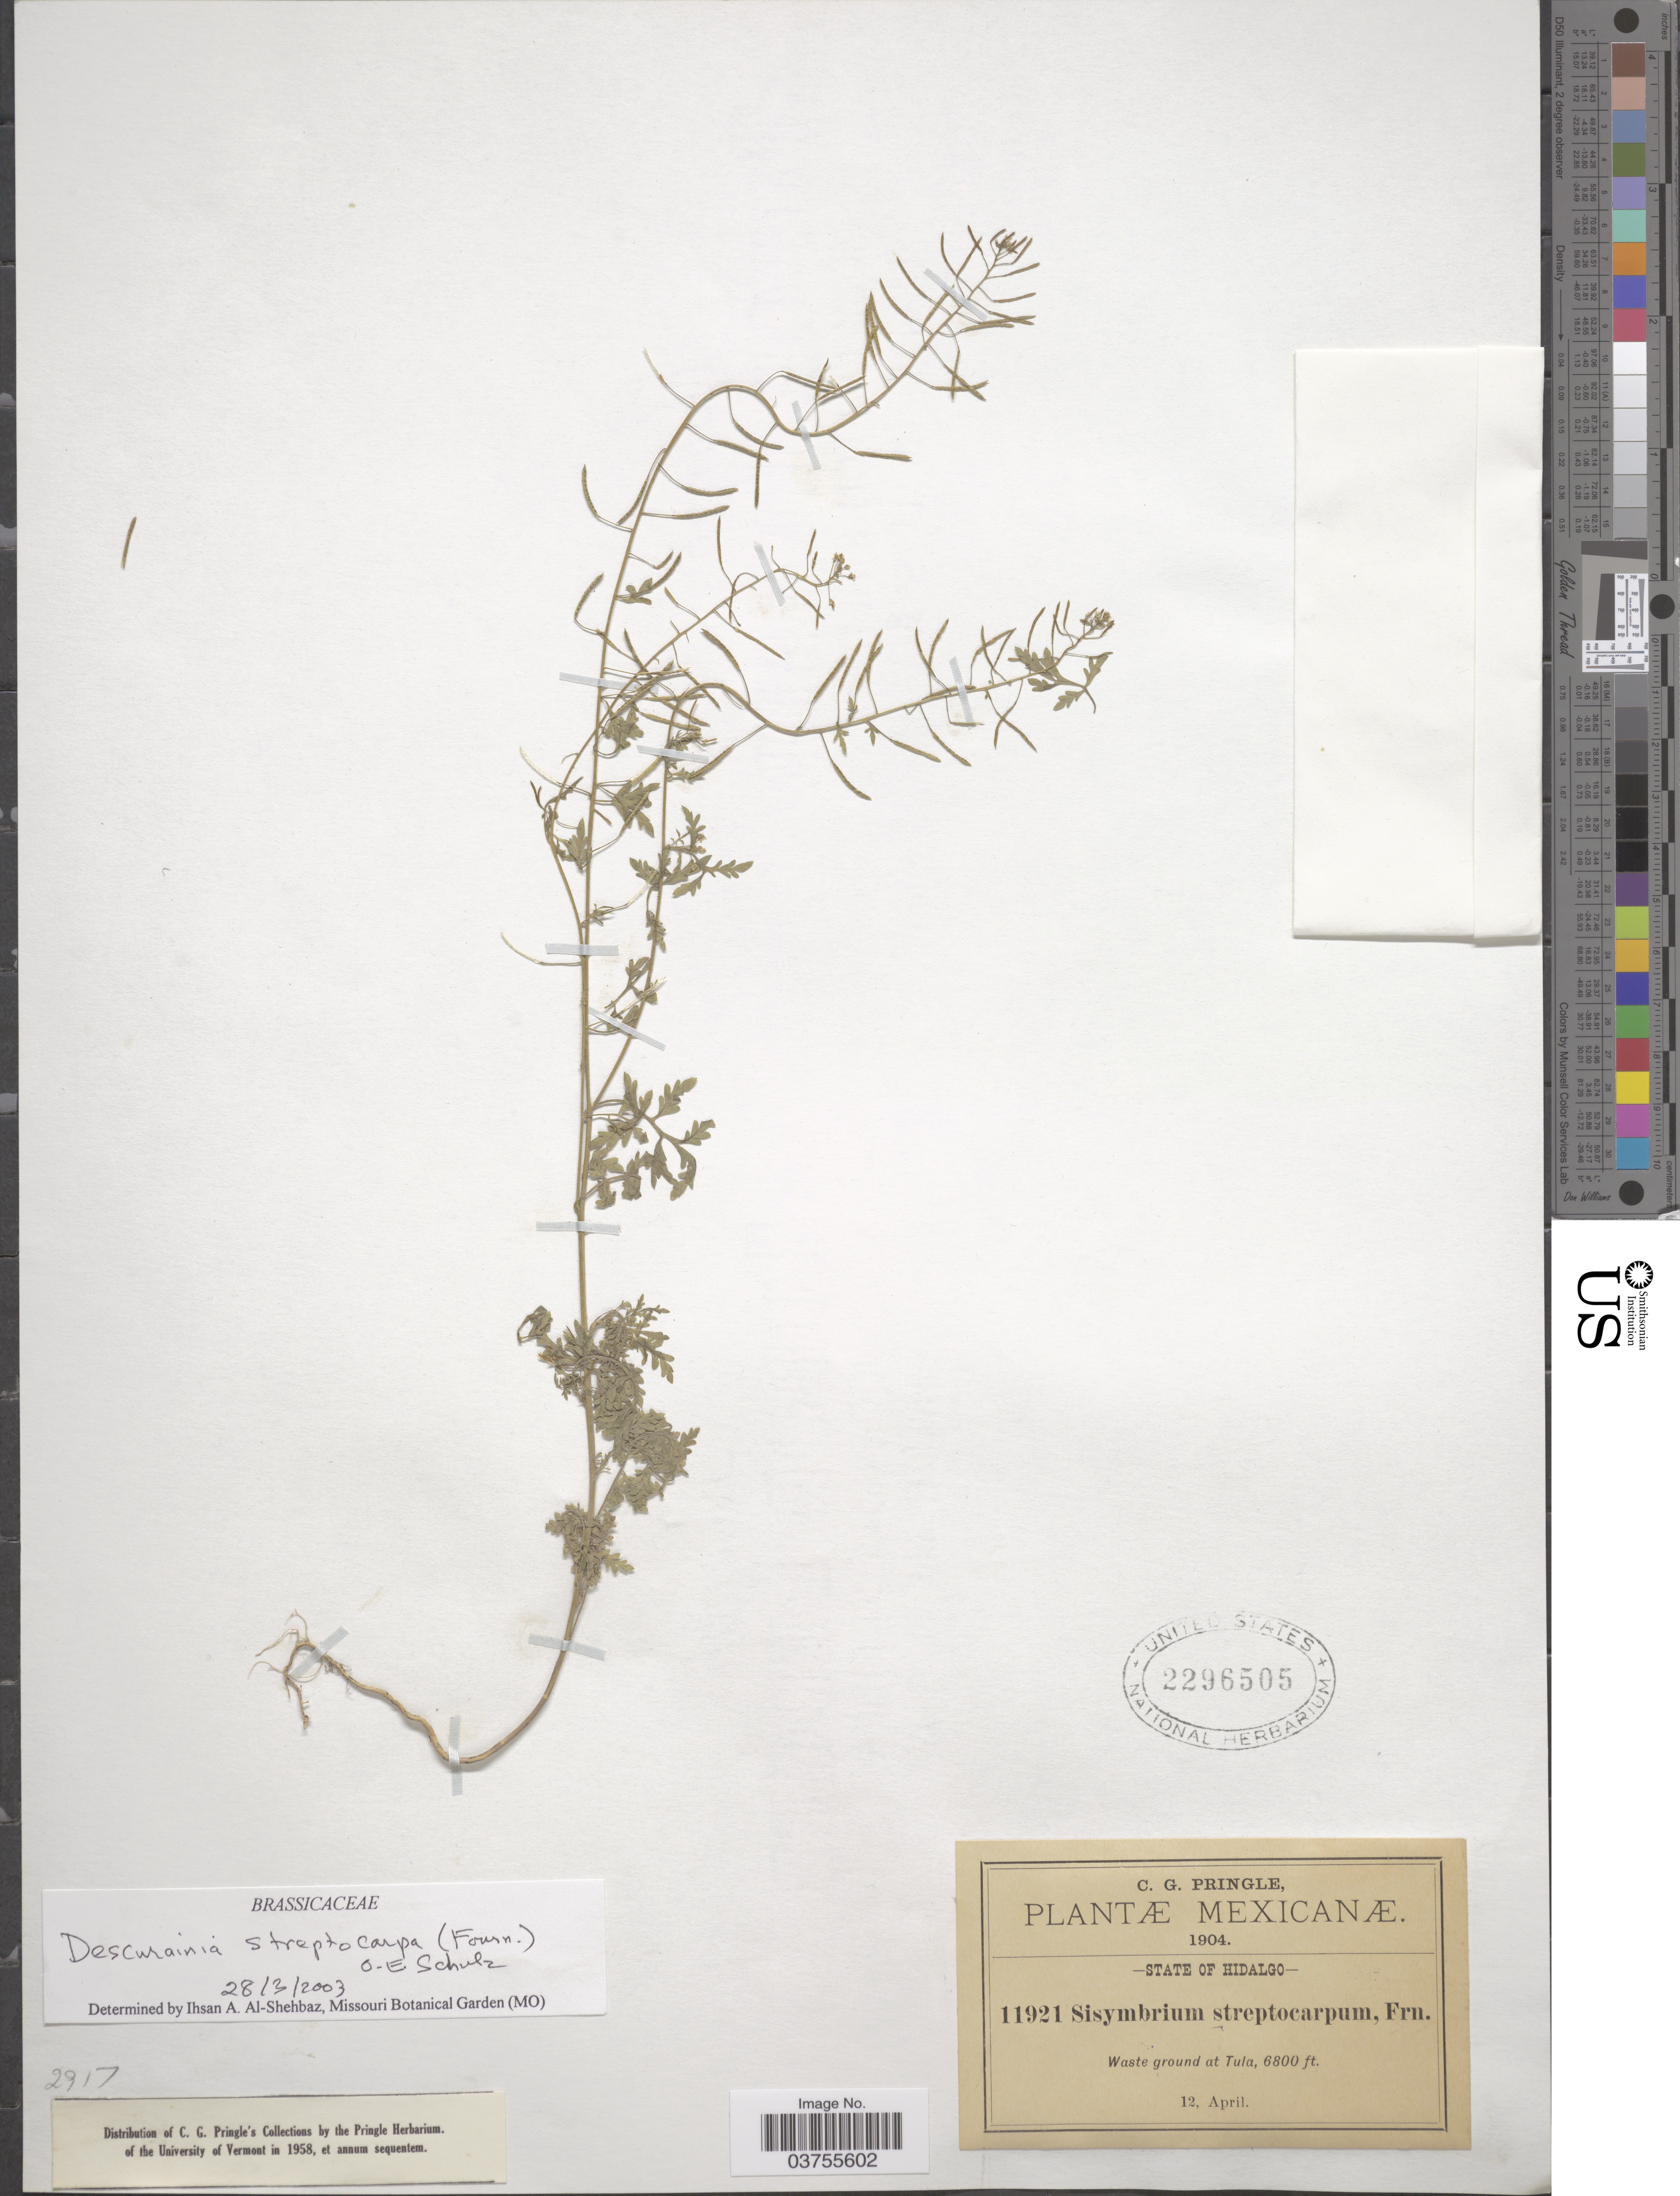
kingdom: Plantae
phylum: Tracheophyta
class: Magnoliopsida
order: Brassicales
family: Brassicaceae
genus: Descurainia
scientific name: Descurainia streptocarpa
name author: (E. Fourn. & C.A. Mey.) O.E. Schulz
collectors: C. G. Pringle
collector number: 11921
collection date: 1904-04-12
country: Mexico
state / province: Hidalgo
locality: Waste ground at Tula.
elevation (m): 2073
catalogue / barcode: US 2296505